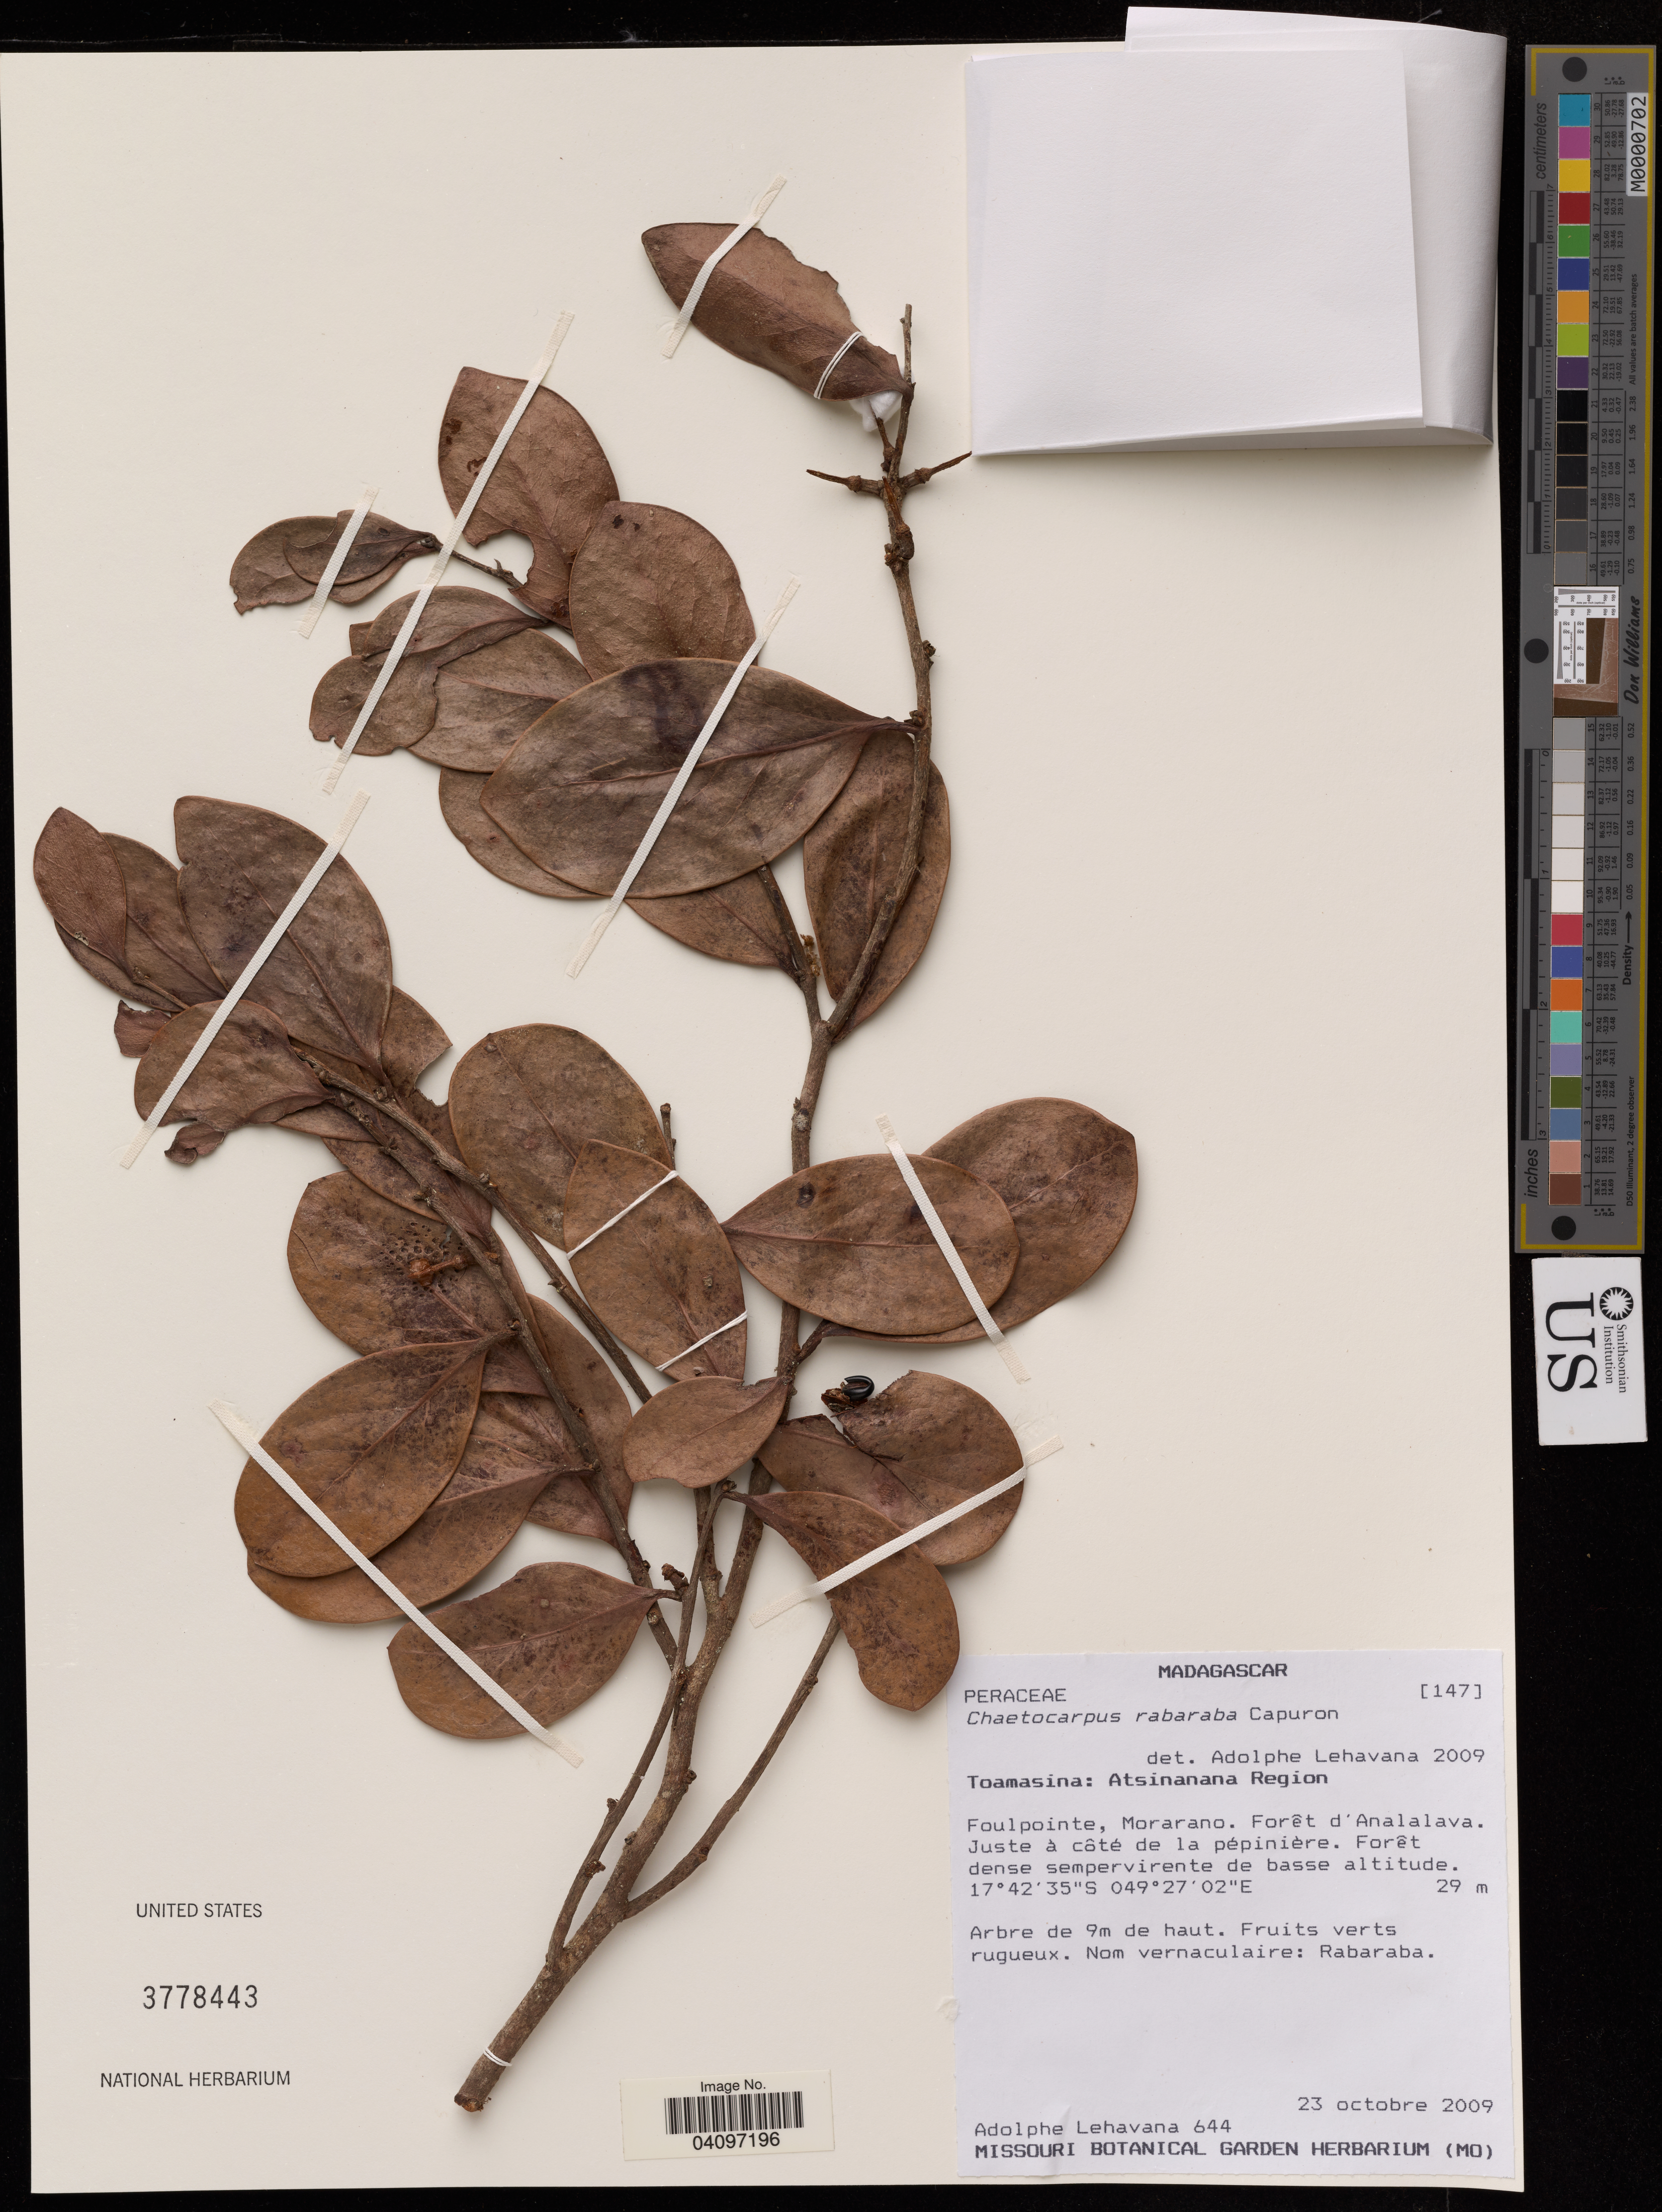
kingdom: Plantae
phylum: Tracheophyta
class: Magnoliopsida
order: Malpighiales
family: Peraceae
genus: Chaetocarpus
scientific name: Chaetocarpus rabaraba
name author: Capuron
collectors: A. Lehavana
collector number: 644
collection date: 2009-10-23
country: Madagascar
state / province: Toamasina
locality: Foulpointe, Morarano, Foret d'Analalava.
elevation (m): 29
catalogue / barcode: US 3778443